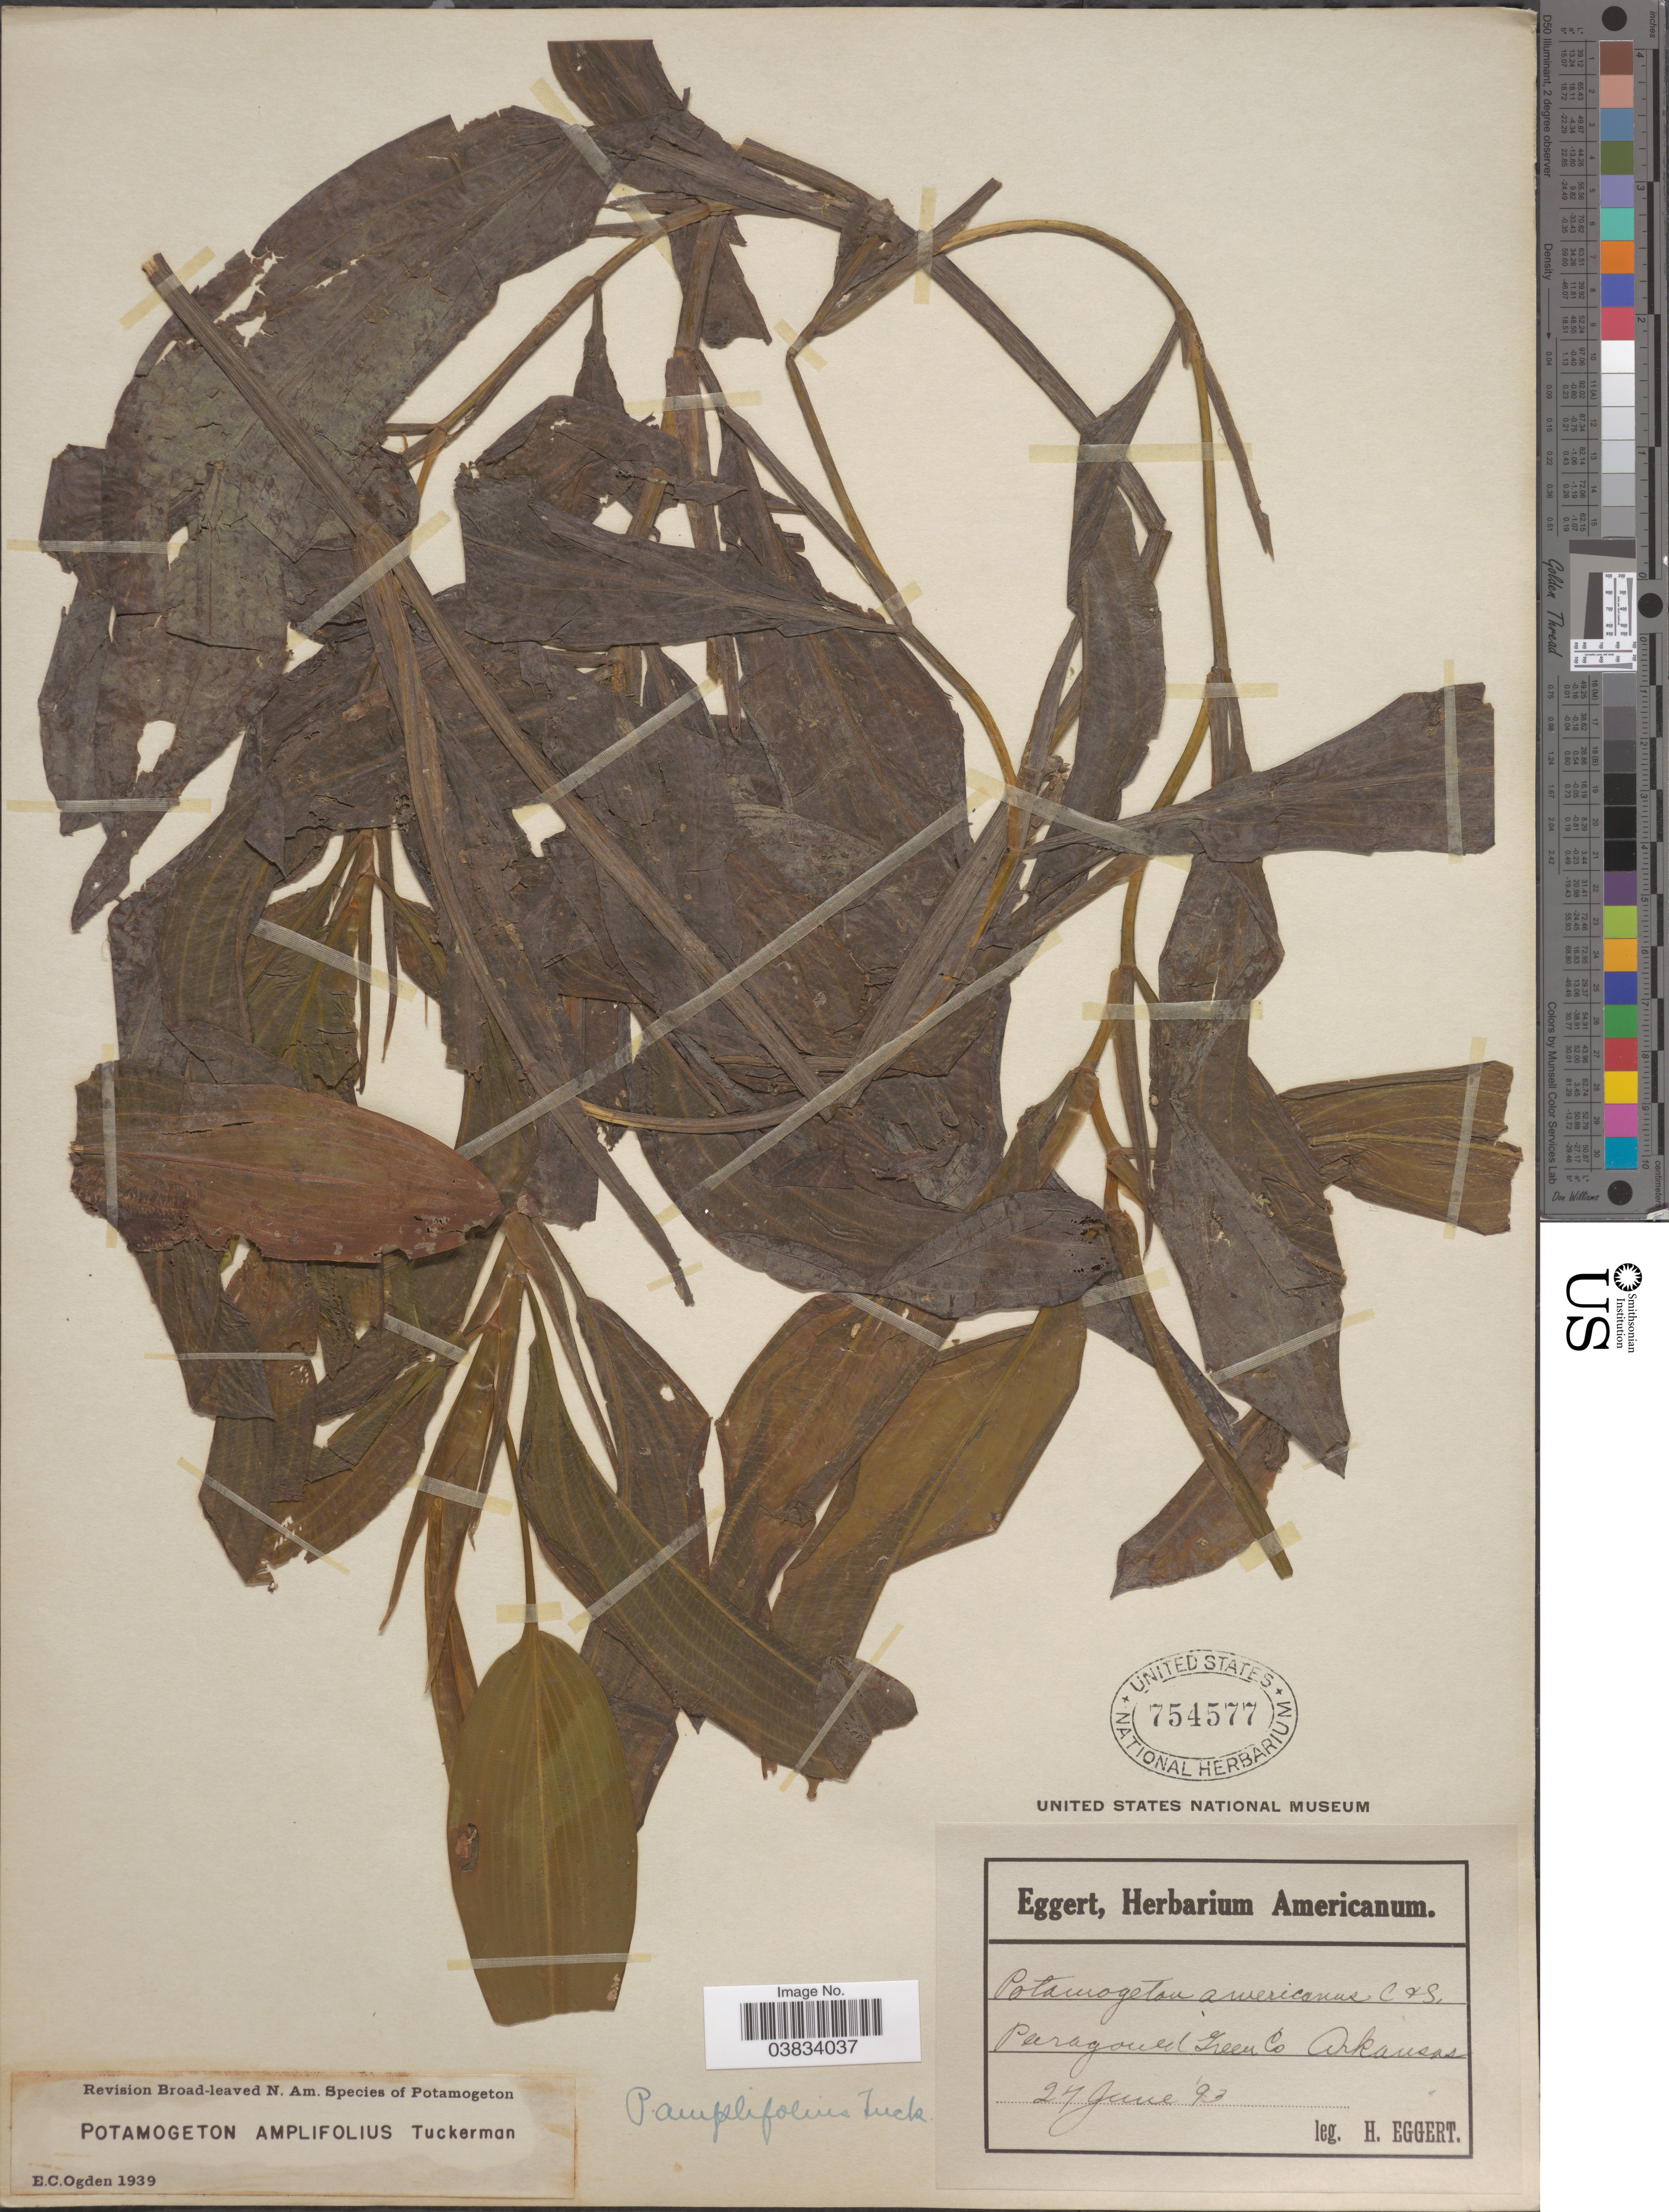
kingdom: Plantae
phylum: Tracheophyta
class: Liliopsida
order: Alismatales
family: Potamogetonaceae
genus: Potamogeton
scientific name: Potamogeton amplifolius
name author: Tuckerm.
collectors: H. Eggert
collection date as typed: Transcribed d/m/y: 27/6/93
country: United States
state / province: Arkansas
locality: Paragould Green Co.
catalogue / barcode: US 754577